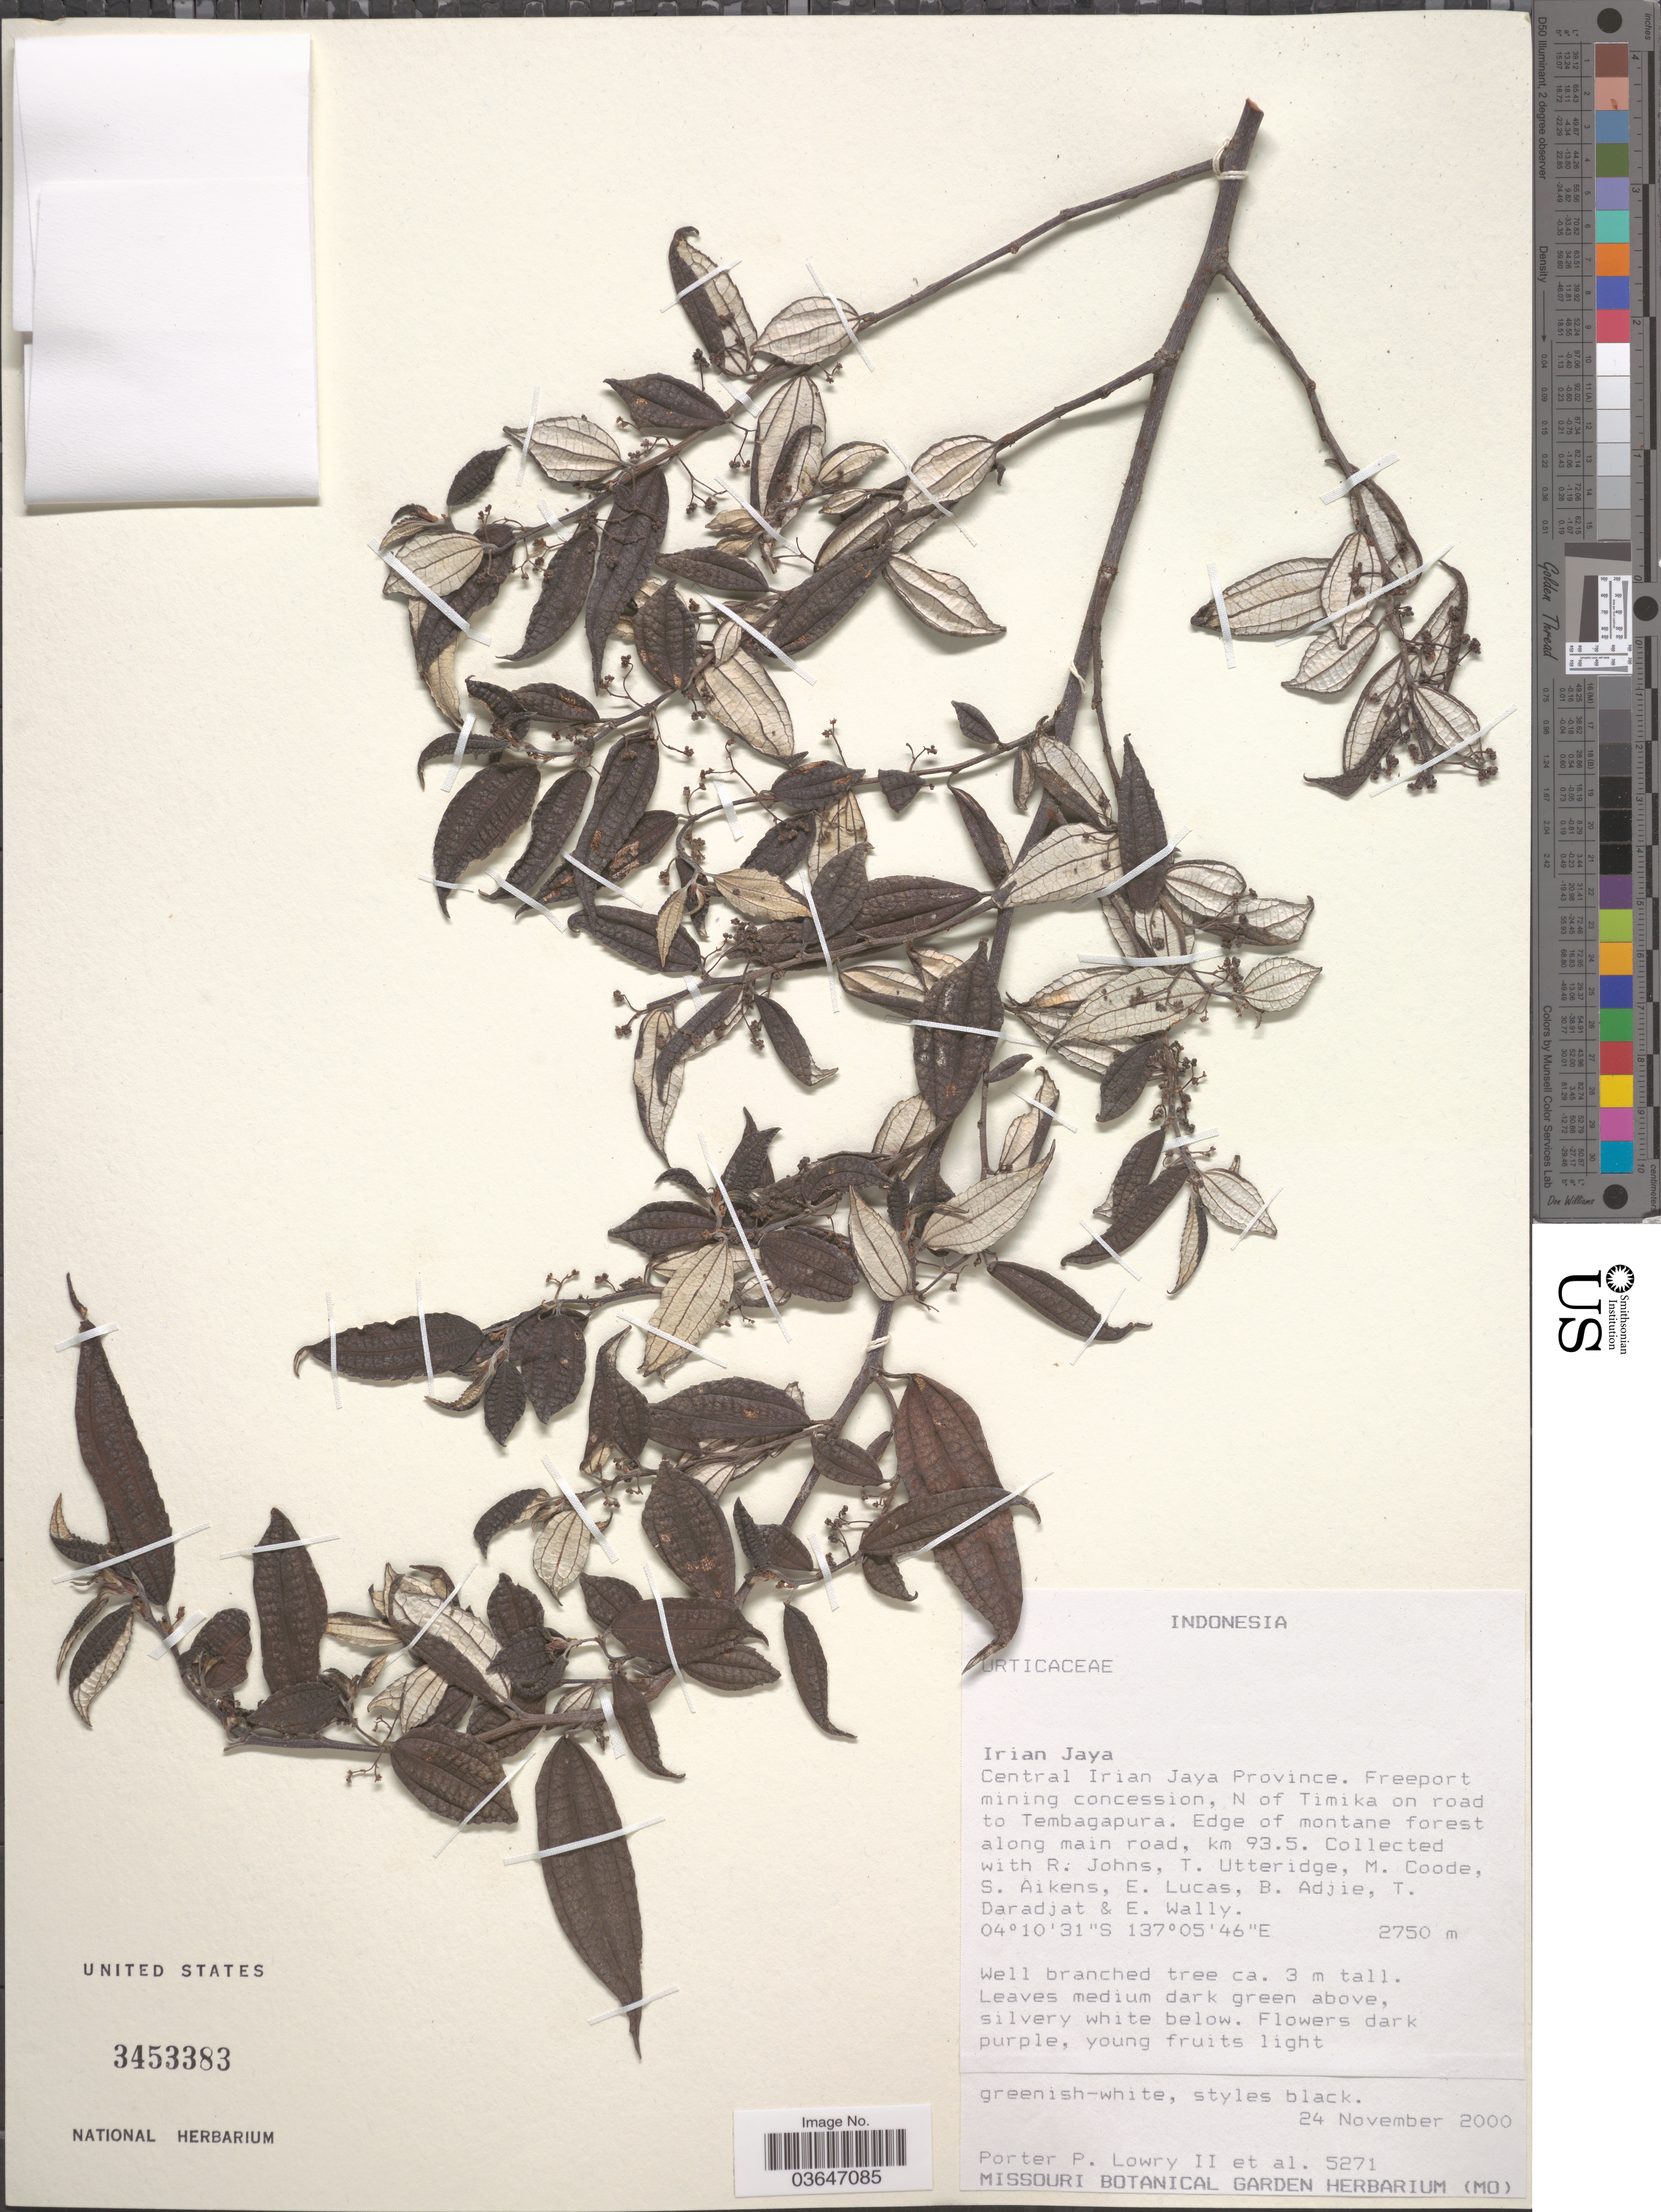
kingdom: Plantae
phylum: Tracheophyta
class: Magnoliopsida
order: Proteales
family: Proteaceae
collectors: P. P. Lowry, R. Johns, T. M. A. Utteridge & M. Coode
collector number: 5271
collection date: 2000-11-24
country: Indonesia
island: New Guinea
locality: Irian Jaya. Central Irian Jaya Province. Freeport mining concession, N of Timika on road to Tembagapura. Edge of montane forest along main road, km 93.5.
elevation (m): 2750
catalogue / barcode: US 3453383